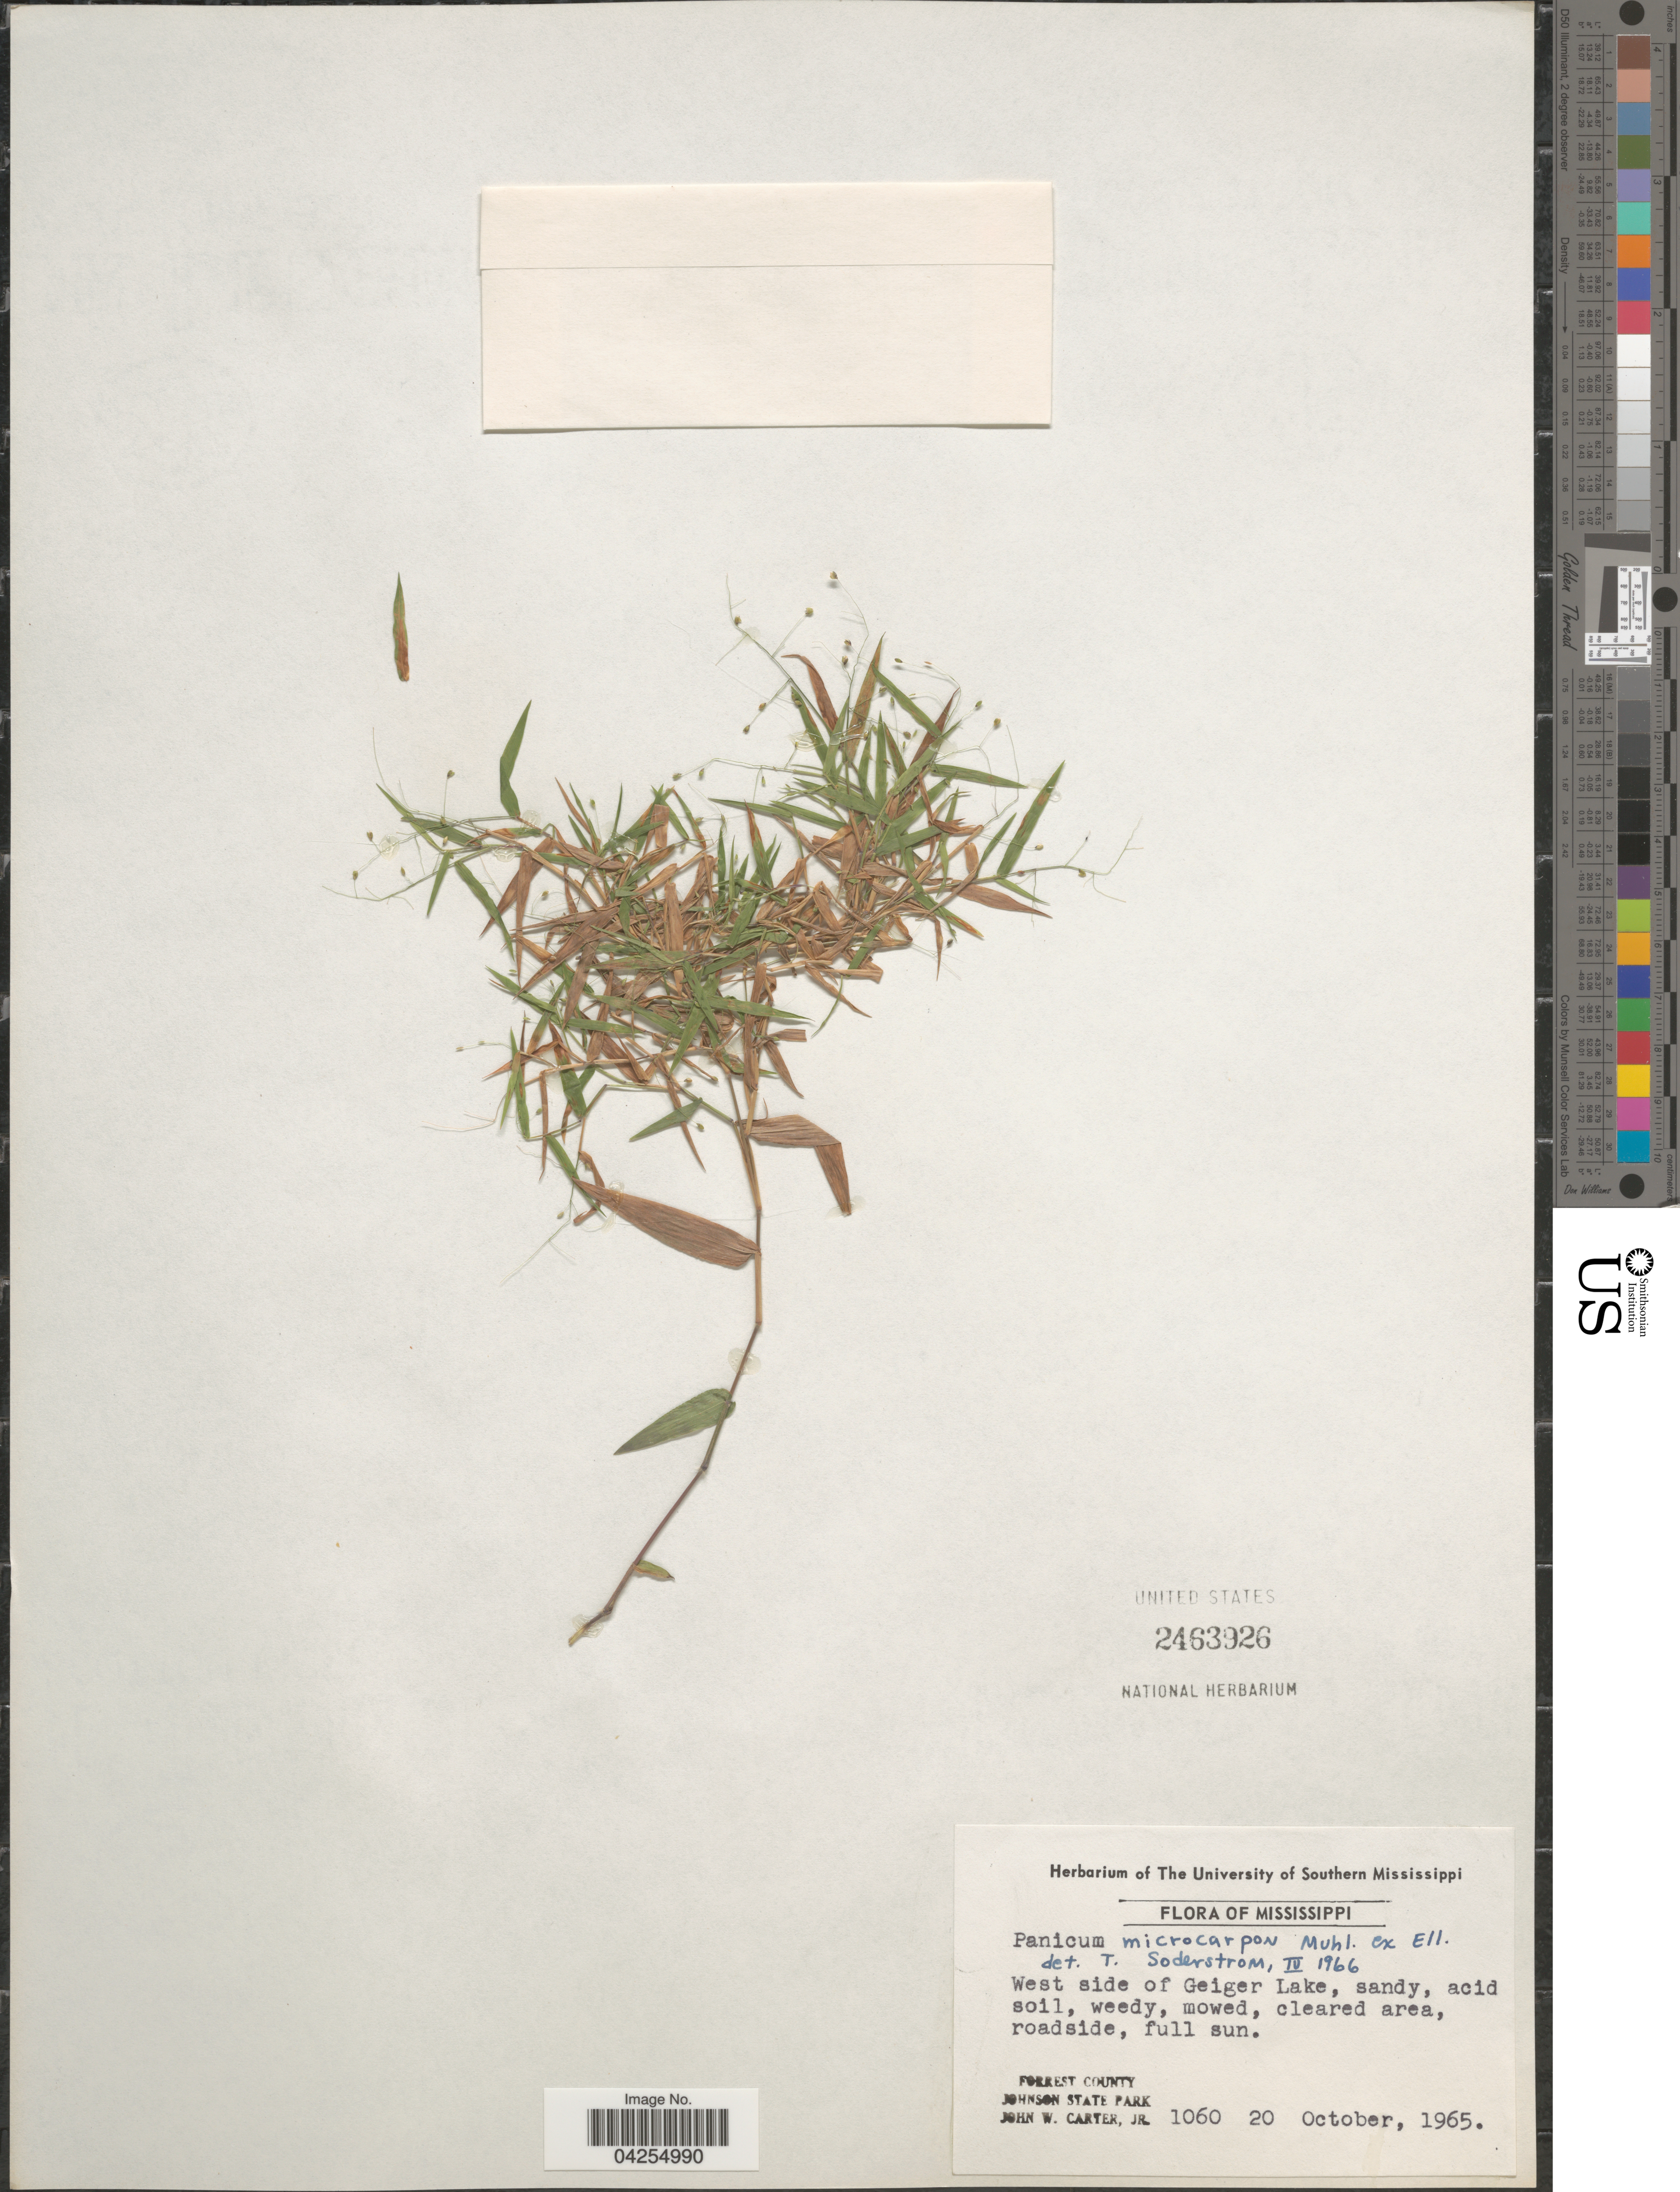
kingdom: Plantae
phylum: Tracheophyta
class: Liliopsida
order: Poales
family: Poaceae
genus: Dichanthelium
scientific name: Dichanthelium dichotomum var. dichotomum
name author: (L.) Gould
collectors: J. W. Carter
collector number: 1060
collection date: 1965-10-20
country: United States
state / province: Mississippi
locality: West side of Geiger Lake. Forrest County. Johnson State Park.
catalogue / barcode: US 2463926